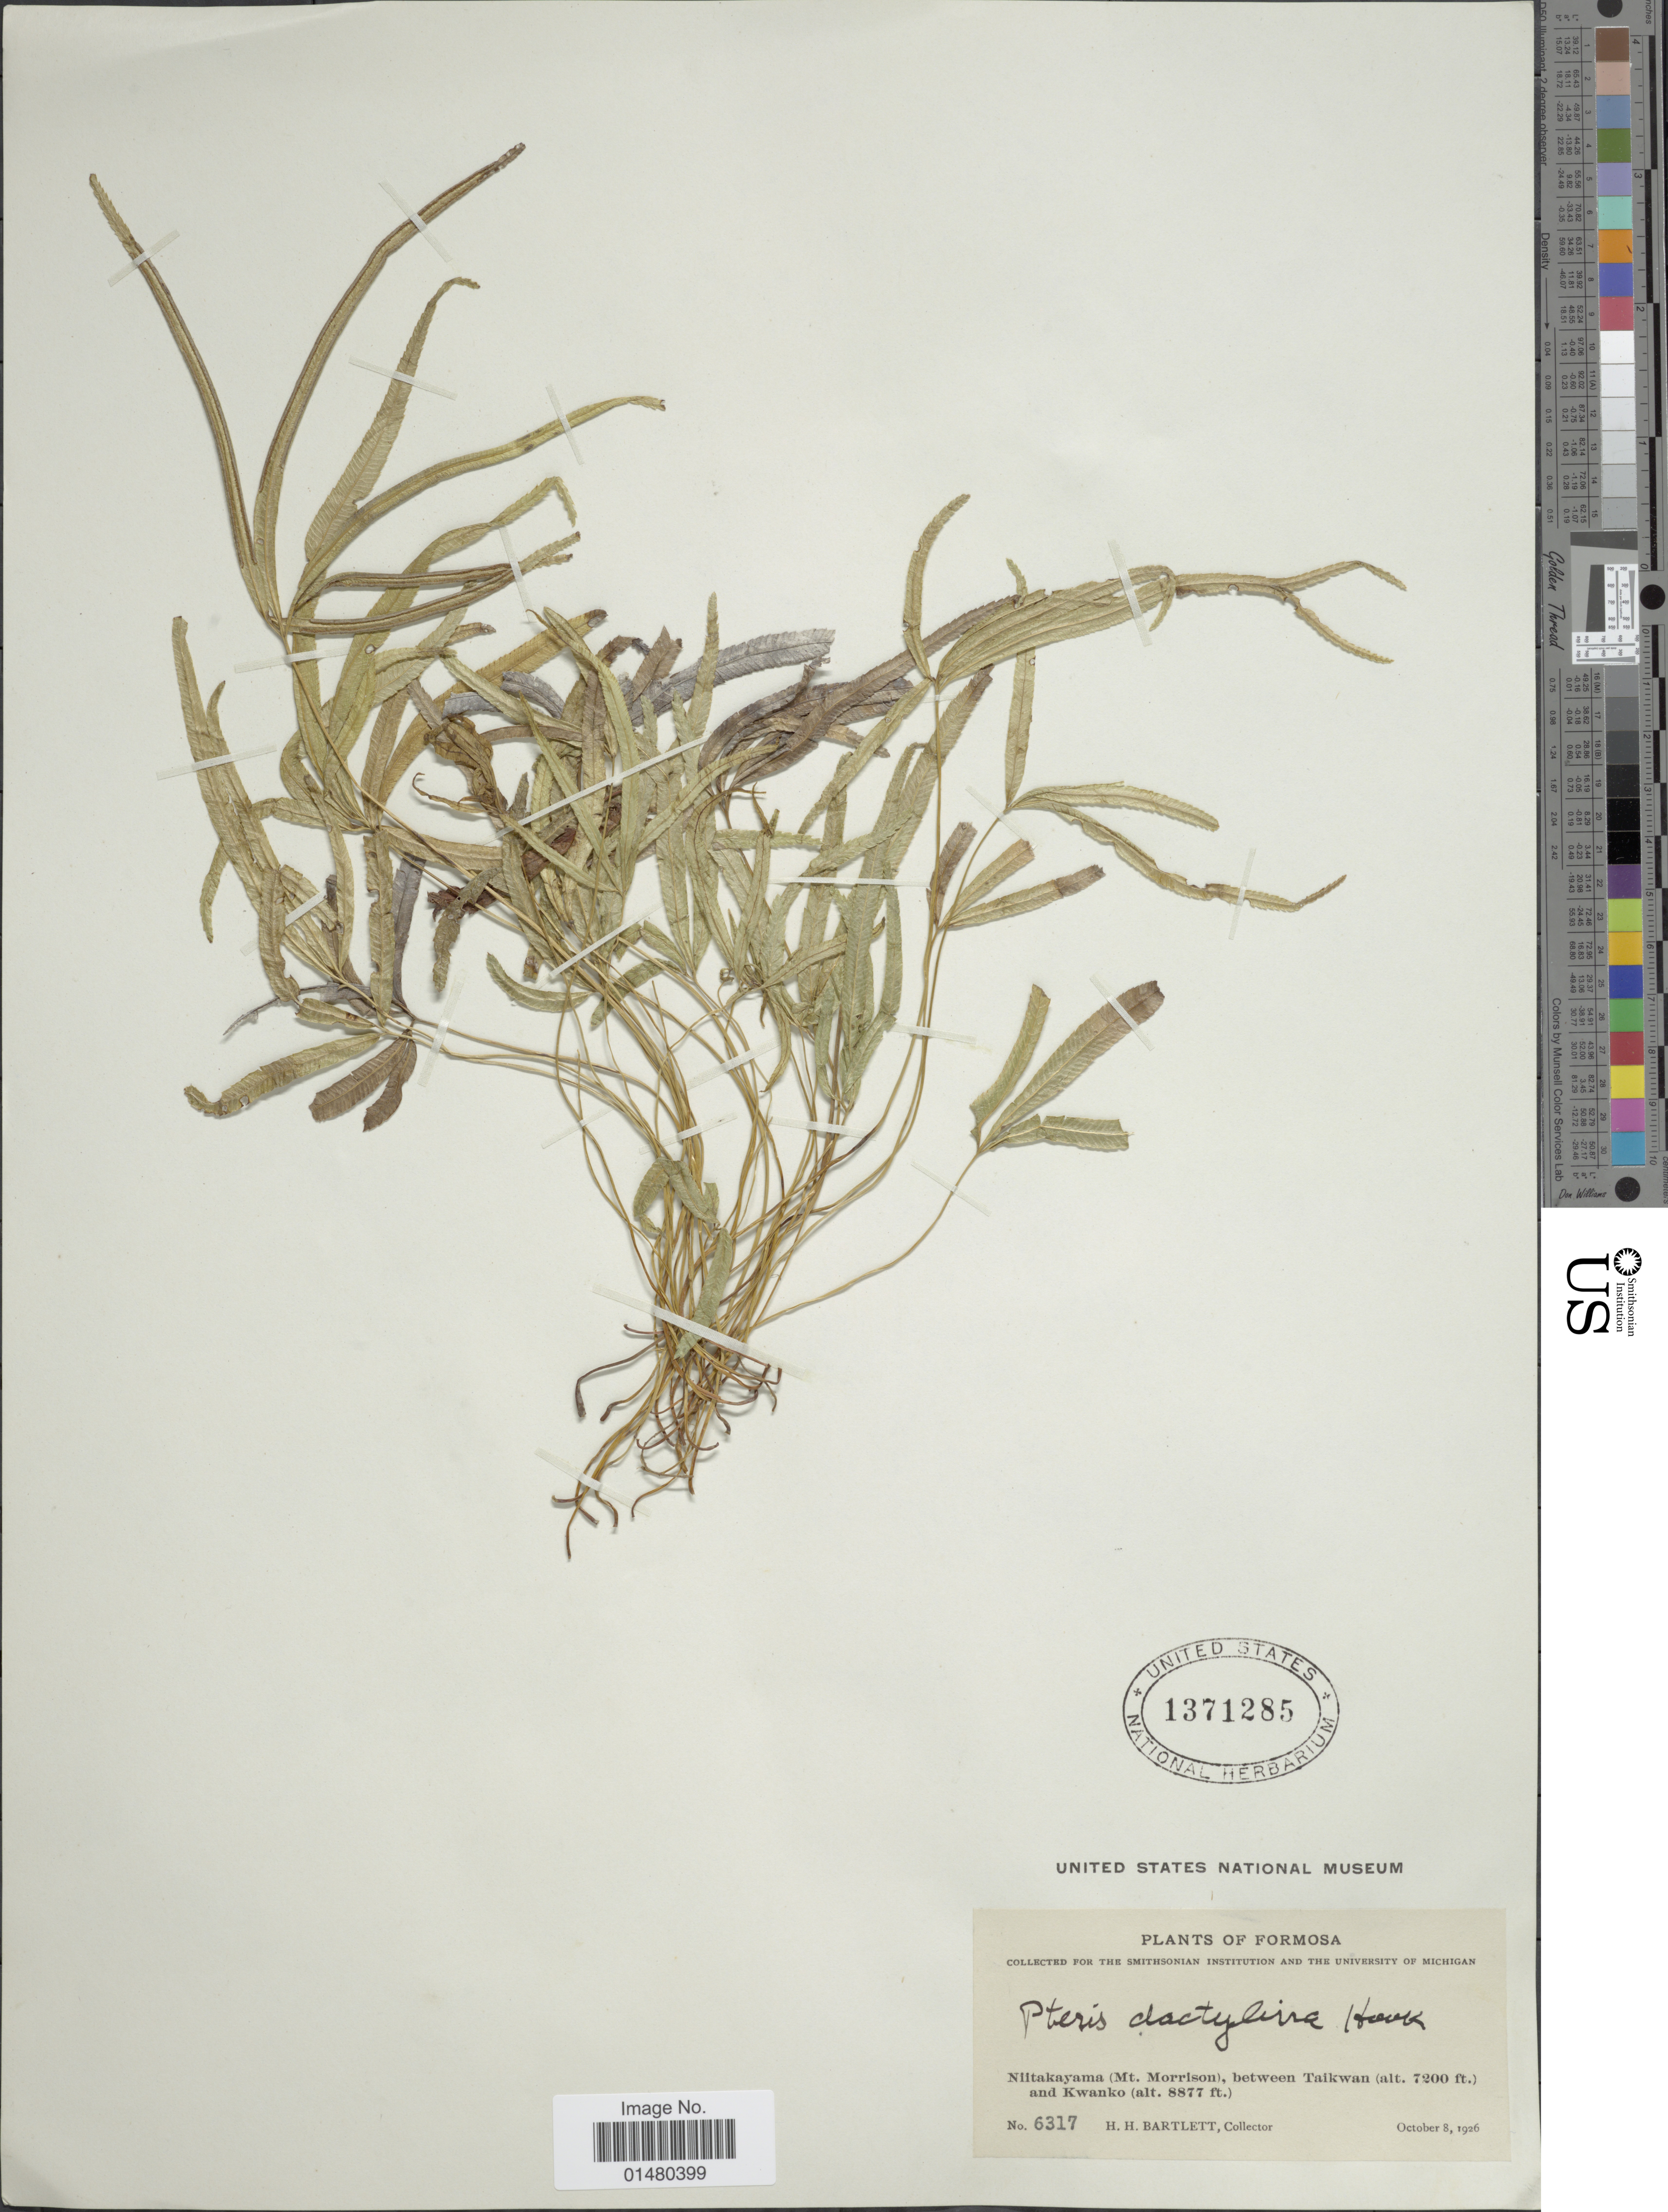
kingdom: Plantae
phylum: Tracheophyta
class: Polypodiopsida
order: Polypodiales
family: Pteridaceae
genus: Pteris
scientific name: Pteris dactylina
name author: Hook.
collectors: H. H. Bartlett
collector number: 6317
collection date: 1926-10-08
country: Taiwan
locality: Niitakayama (Mt Morrison), between Taikwan and Kwanko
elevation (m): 2195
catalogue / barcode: US 1371285